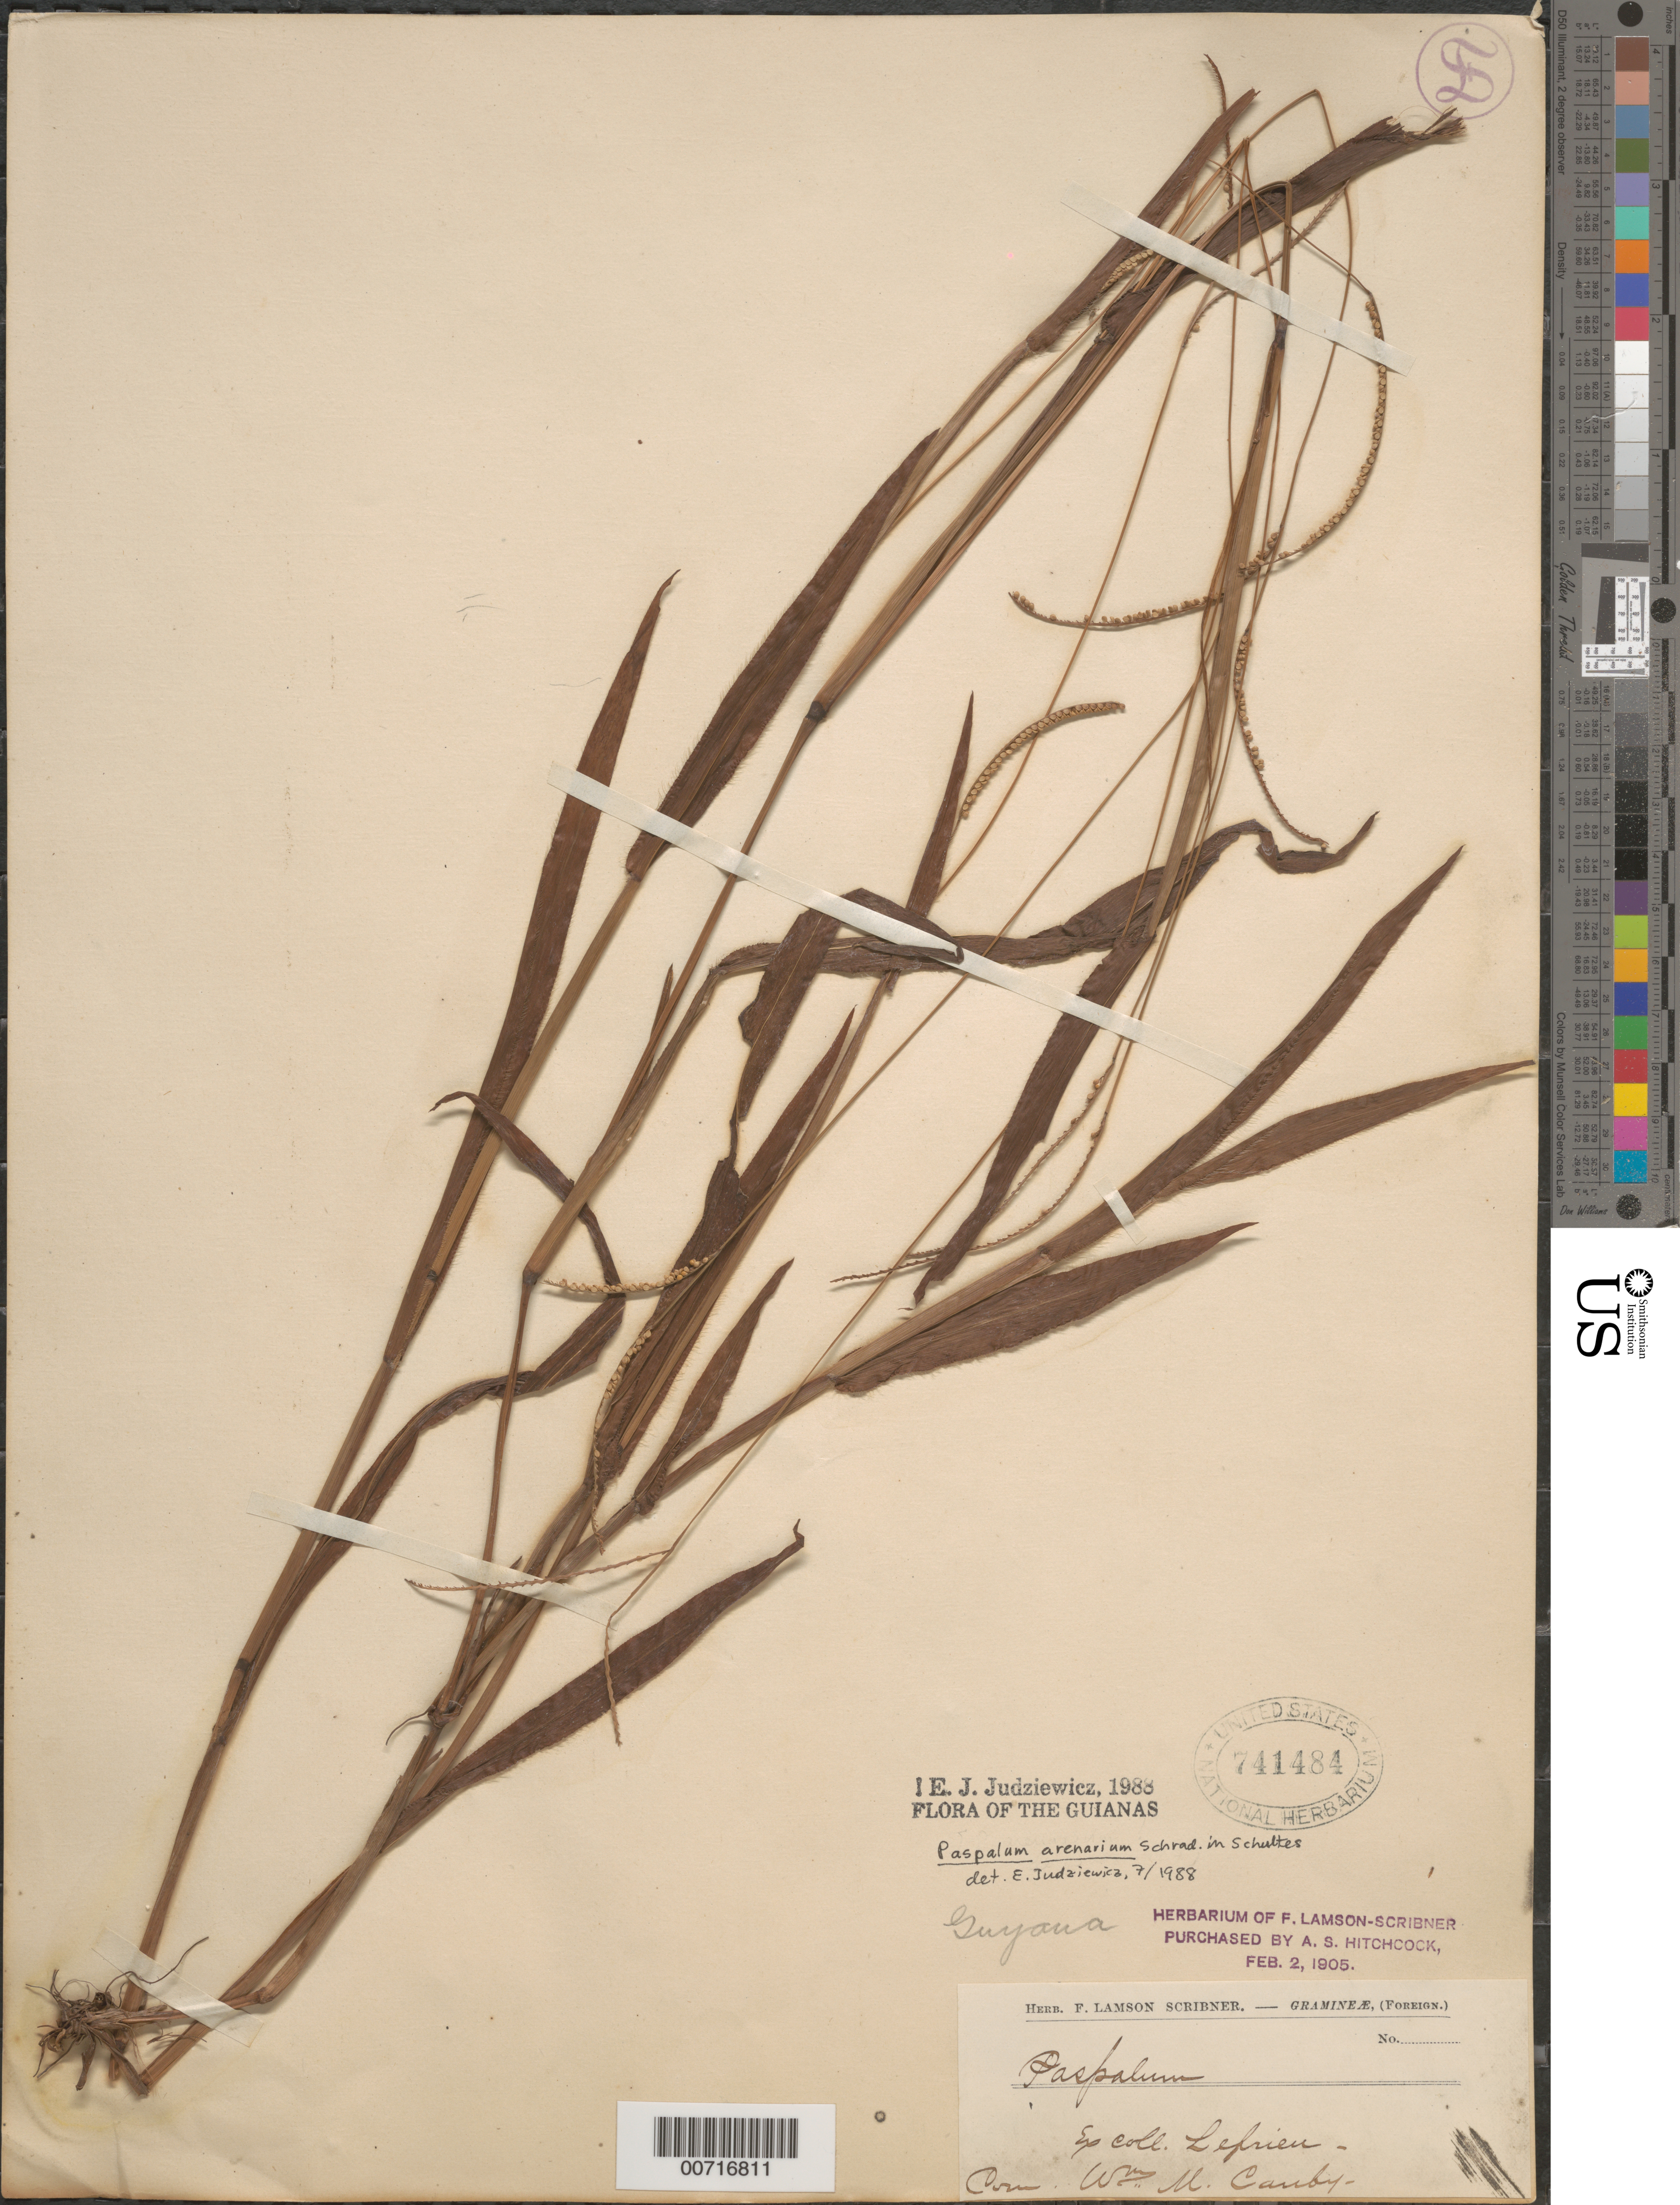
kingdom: Plantae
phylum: Tracheophyta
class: Liliopsida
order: Poales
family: Poaceae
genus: Paspalum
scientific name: Paspalum arenarium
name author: Schrad.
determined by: Judziewicz, E. J.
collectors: W. M. Canby & F. M. R. Leprieur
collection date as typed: s.d.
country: Guyana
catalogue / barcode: US 741484